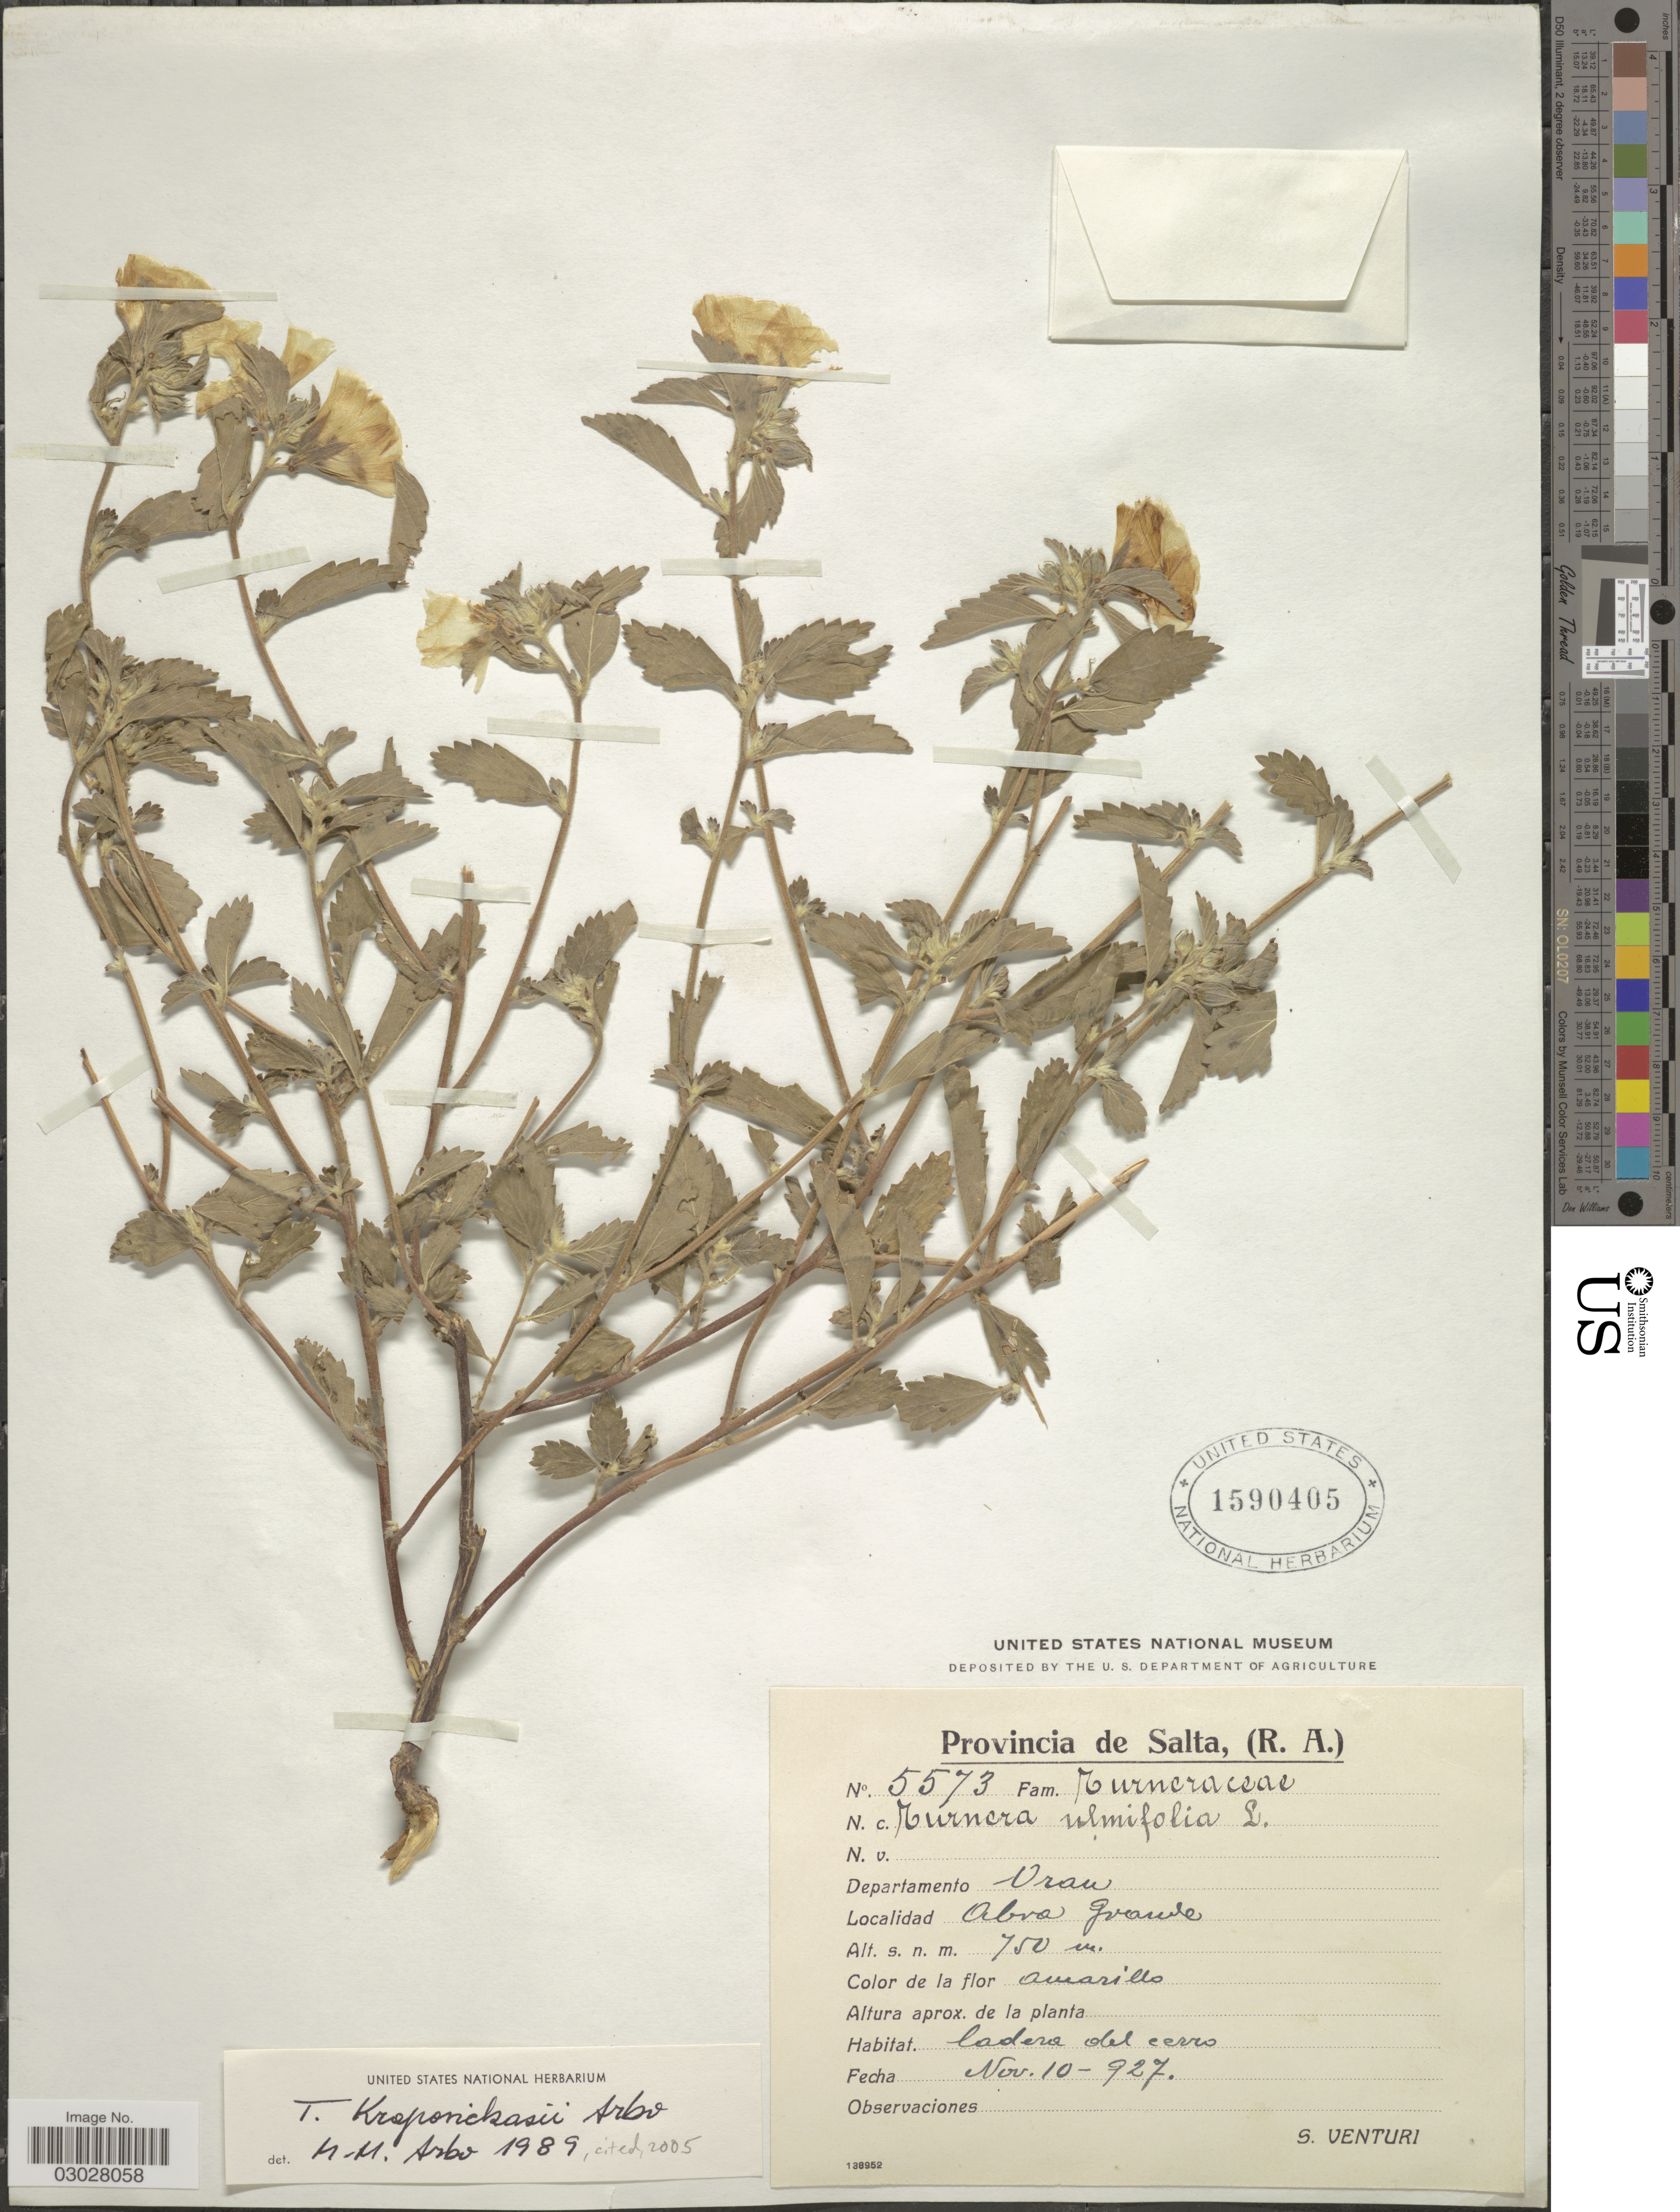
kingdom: Plantae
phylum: Tracheophyta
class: Magnoliopsida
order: Malpighiales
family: Turneraceae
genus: Turnera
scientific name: Turnera krapovickasii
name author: Arbo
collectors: S. Venturi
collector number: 5573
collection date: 1927-11-10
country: Argentina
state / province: Salta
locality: Provincia de Salta, (R.A.). Departamento Oran. Abra Grande.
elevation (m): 750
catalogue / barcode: US 1590405